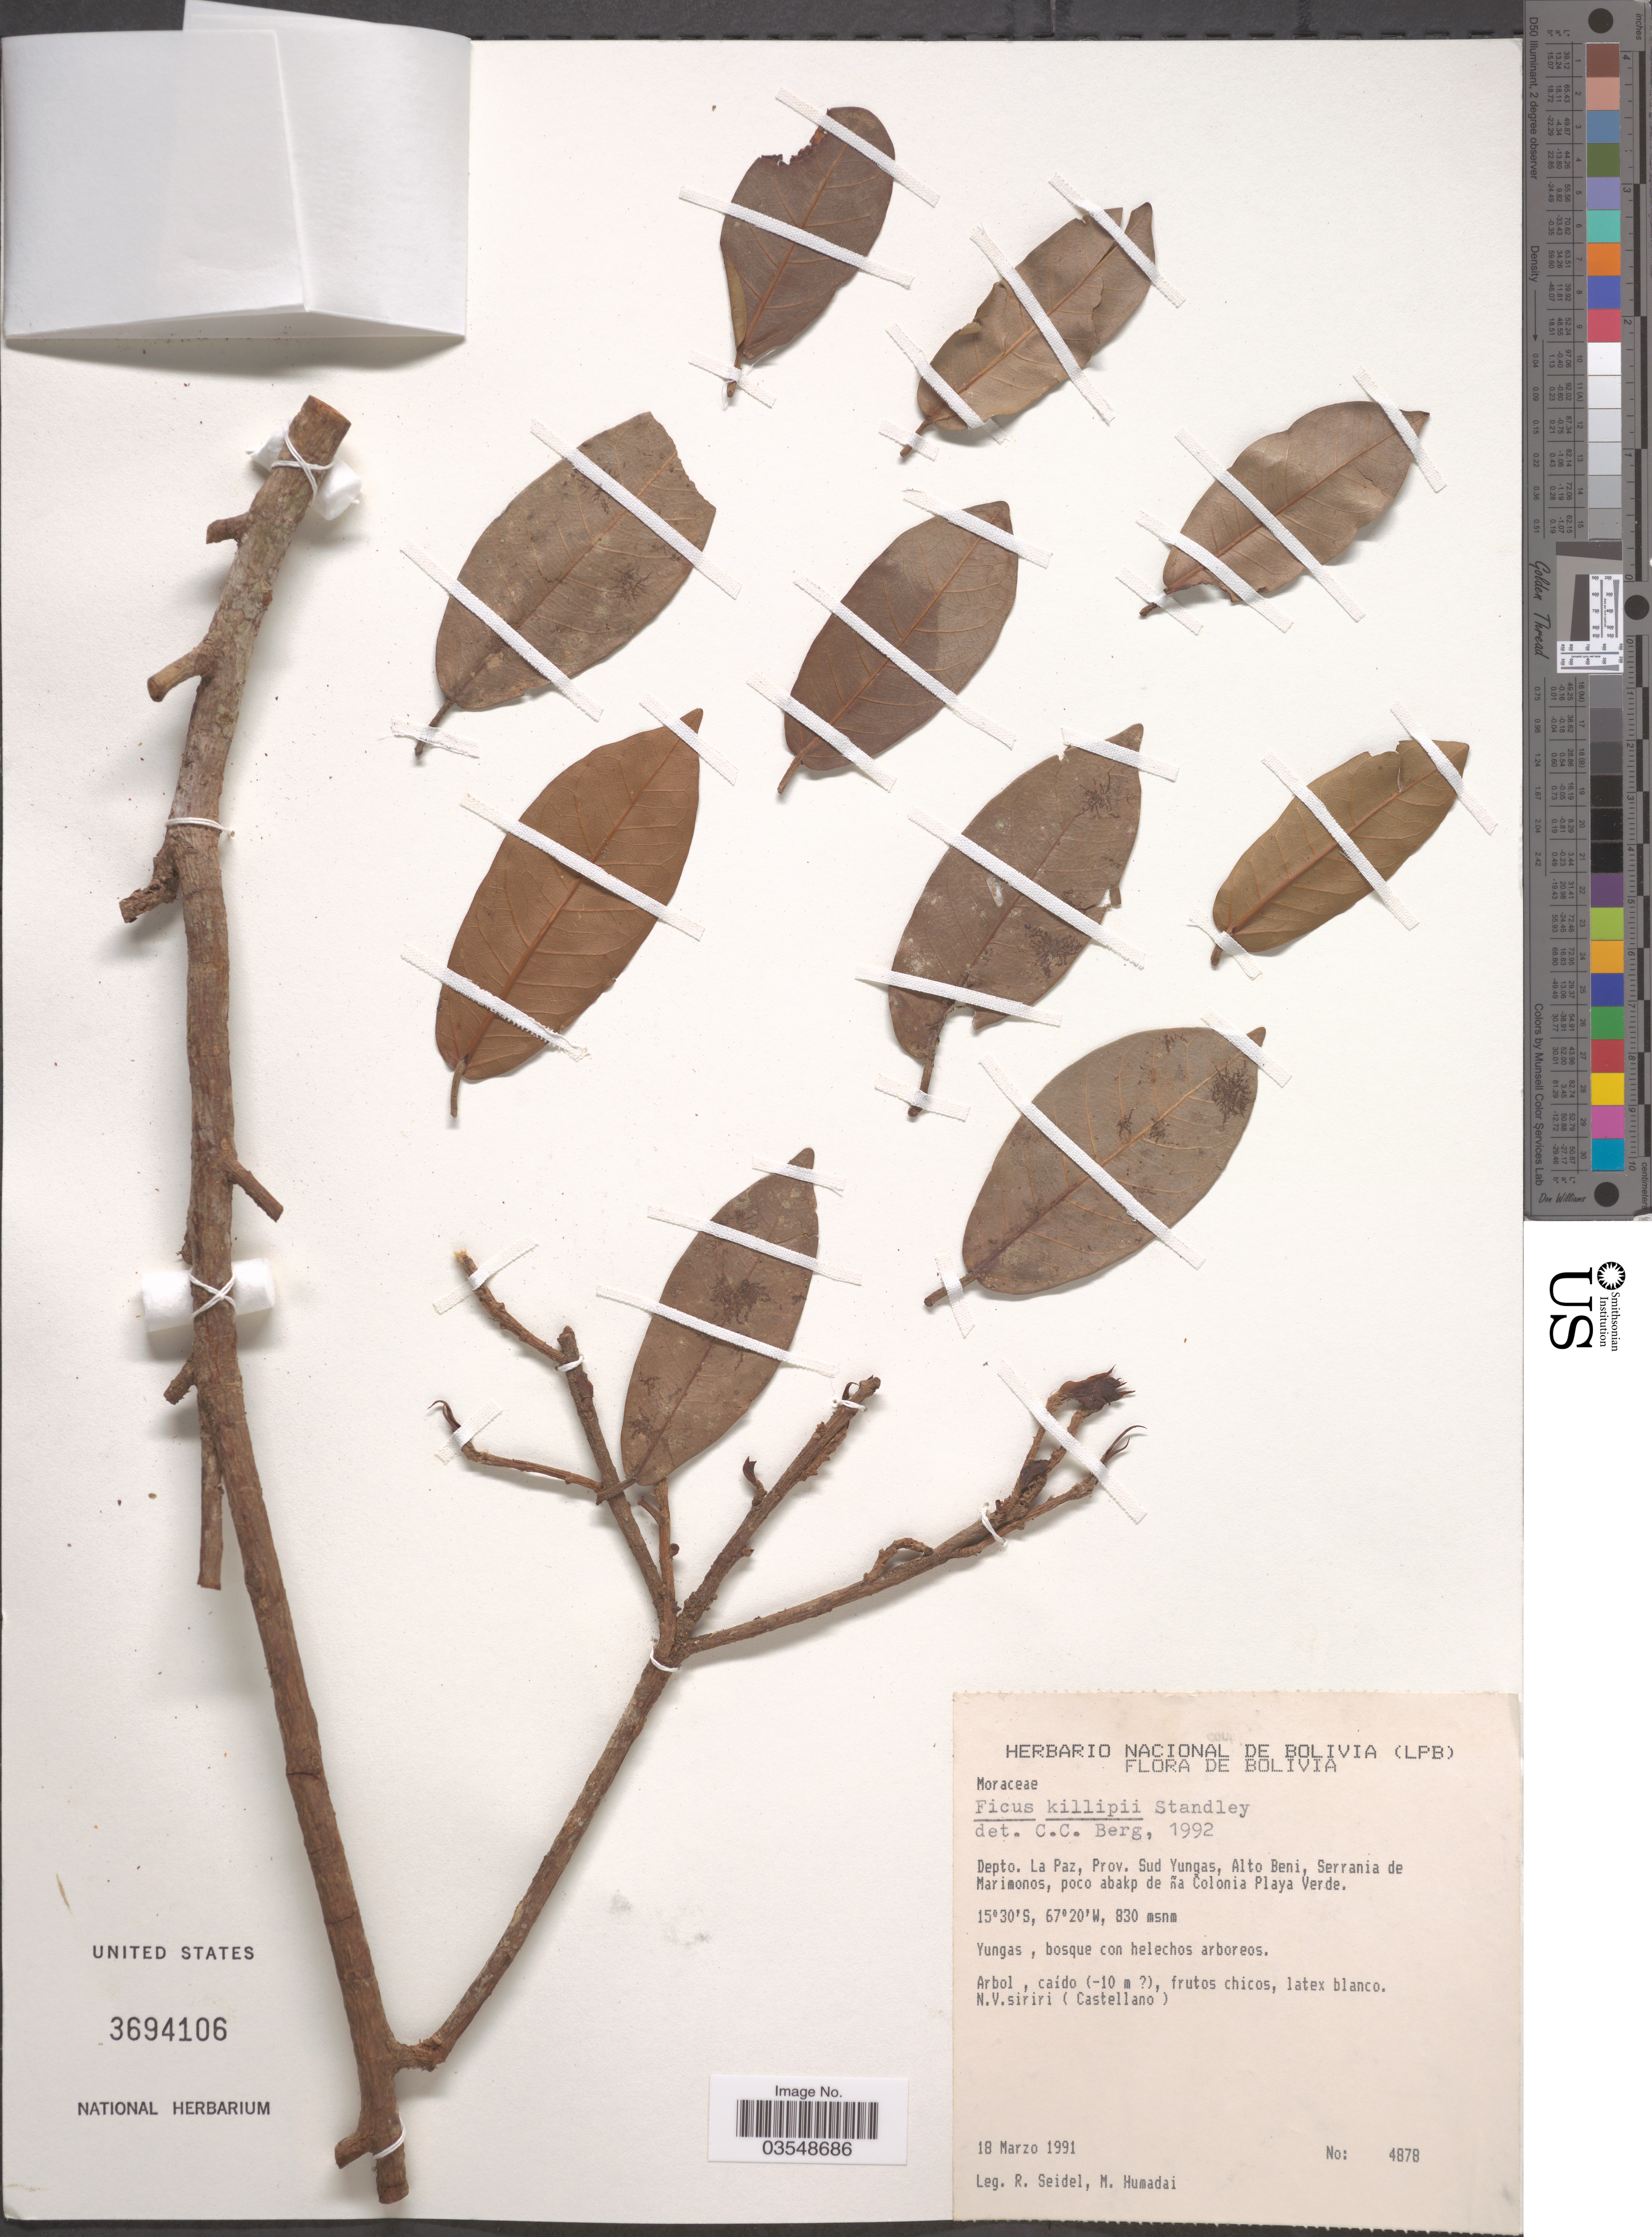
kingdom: Plantae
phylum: Tracheophyta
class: Magnoliopsida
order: Rosales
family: Moraceae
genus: Ficus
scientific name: Ficus killipii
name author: Standl. in J.F. Macbr.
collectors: R. Seidel & M. Humadai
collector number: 4878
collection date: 1991-03-08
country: Bolivia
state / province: La Paz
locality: Depto. La Paz, Prov. Sud Yungas, Alto Beni, Serrania de Marimonos, poco abakp de ña Colonia Playa Verde.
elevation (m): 830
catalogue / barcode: US 3694106